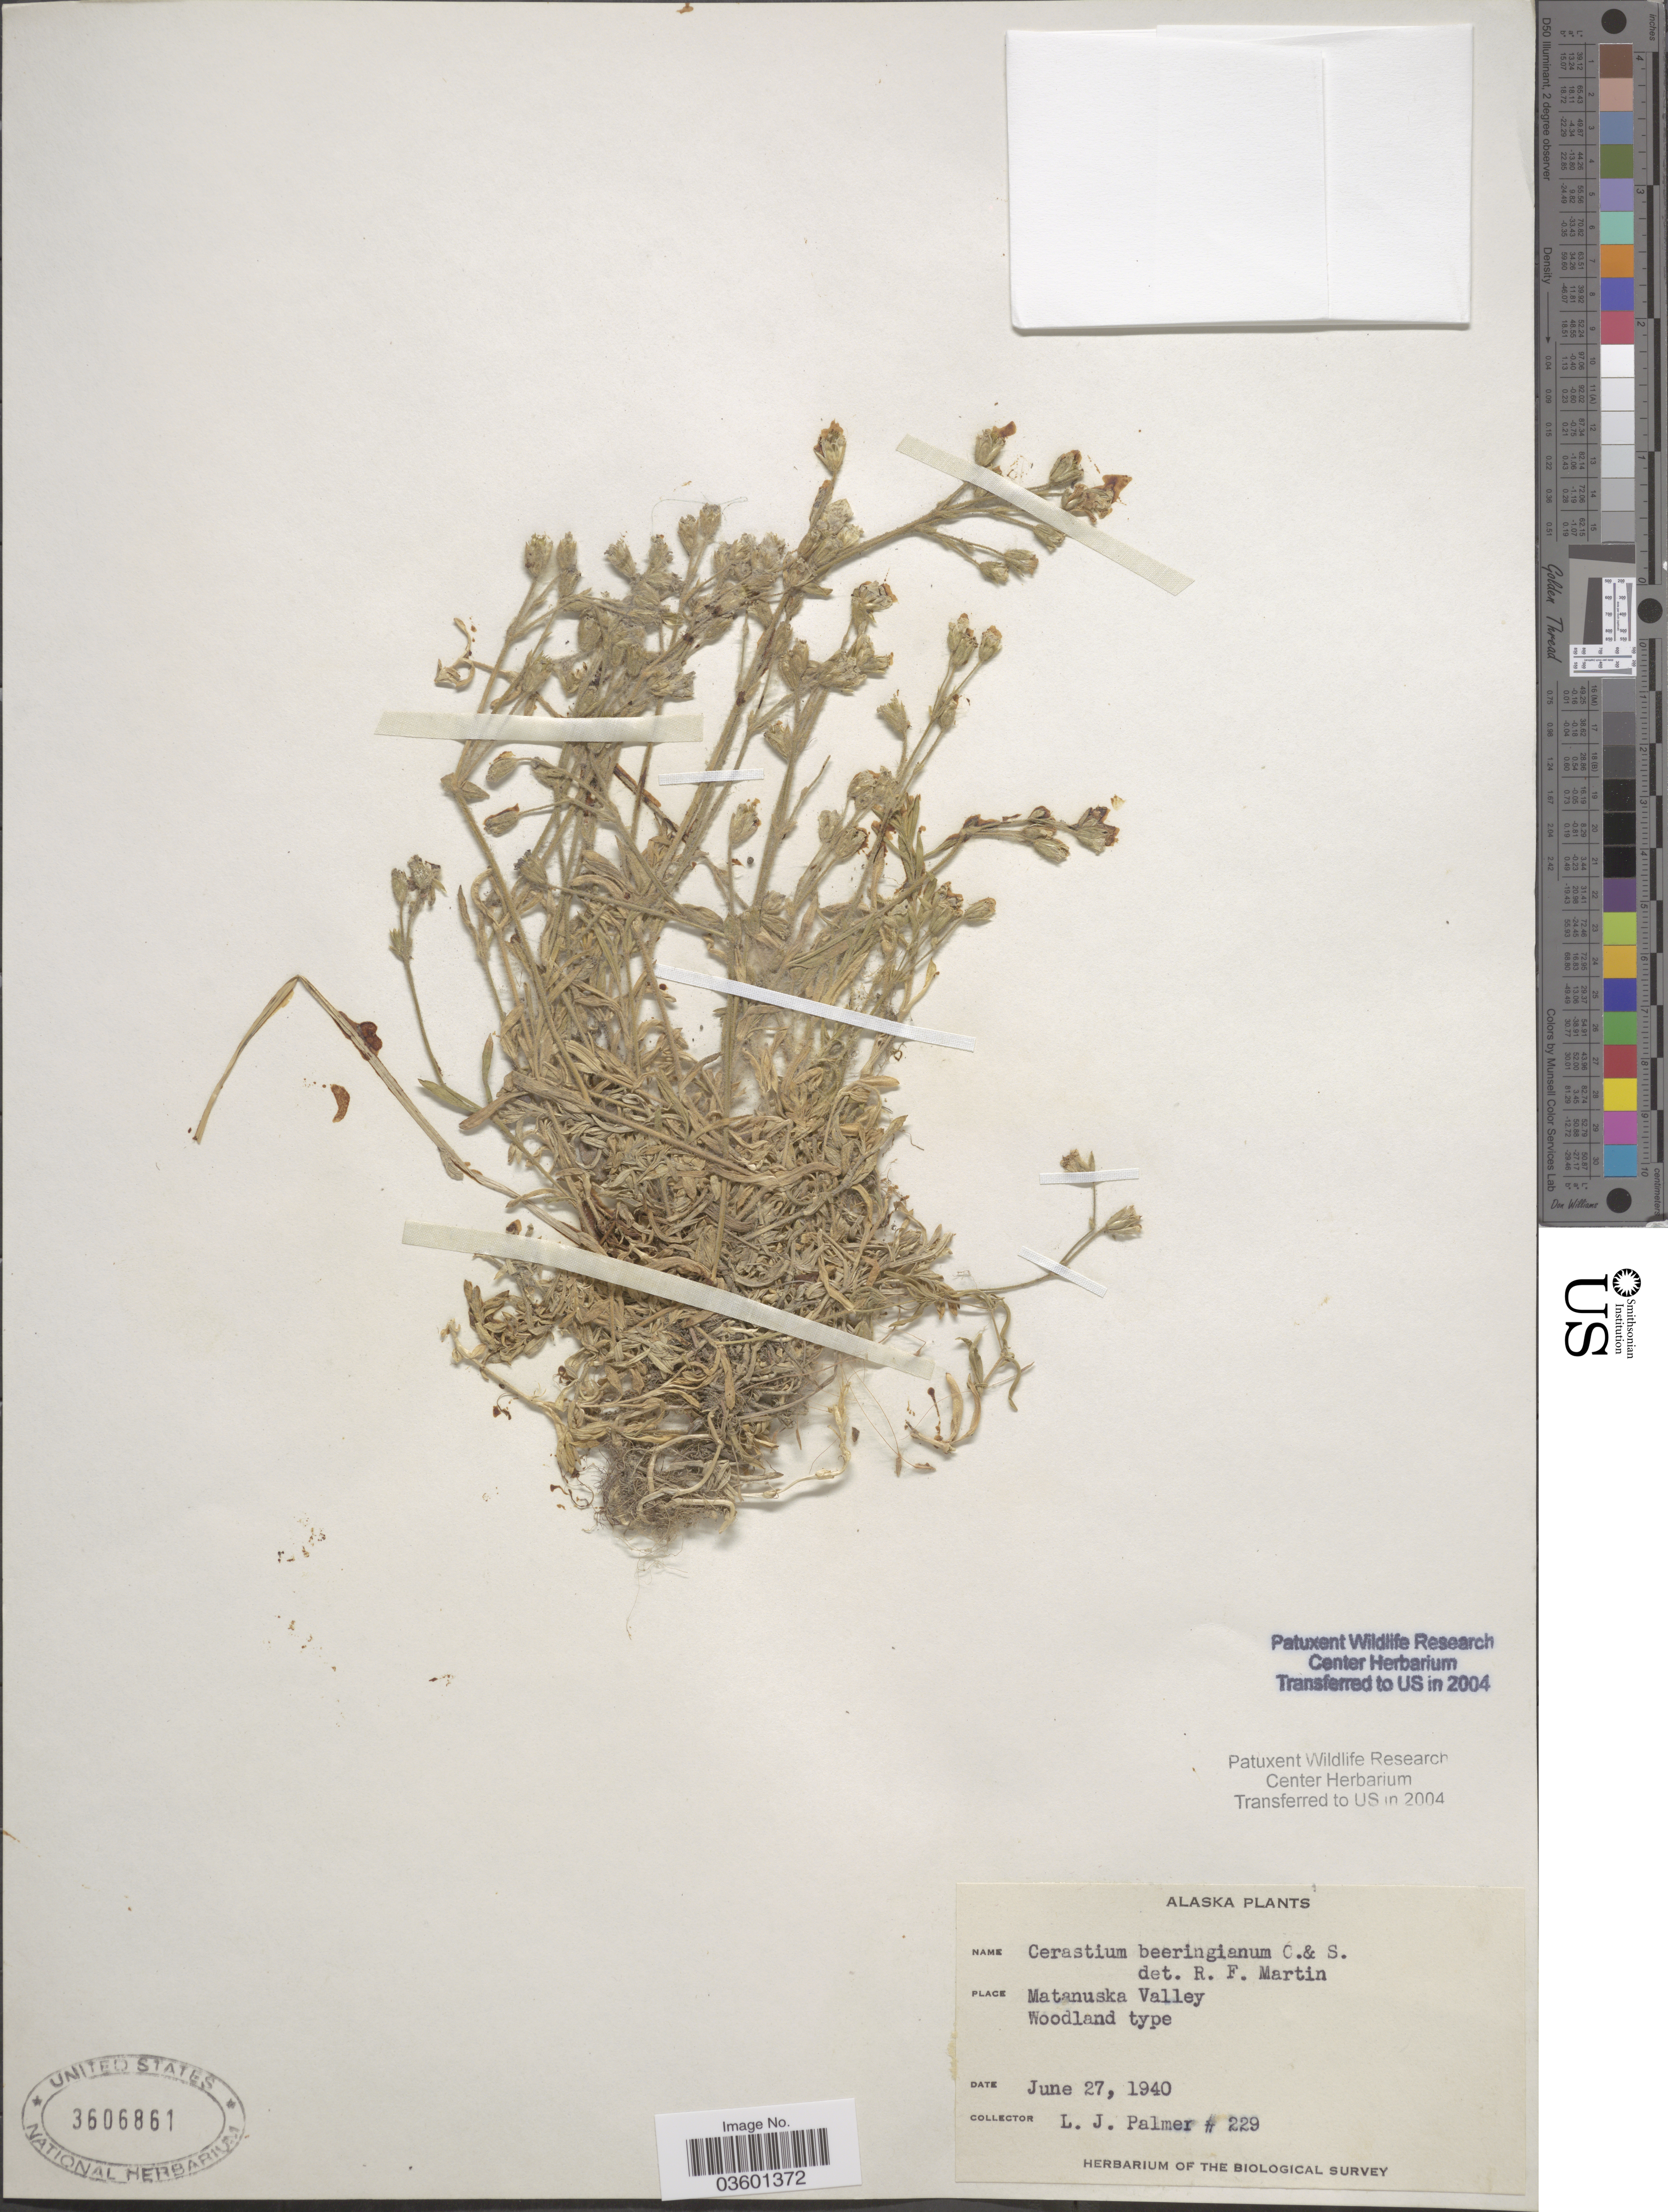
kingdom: Plantae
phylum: Tracheophyta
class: Magnoliopsida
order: Caryophyllales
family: Caryophyllaceae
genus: Cerastium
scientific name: Cerastium beeringianum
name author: Cham. & Schltdl.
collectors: L. J. Palmer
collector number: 229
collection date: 1940-06-27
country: United States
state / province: Alaska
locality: Matanuska Valley.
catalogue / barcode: US 3606861